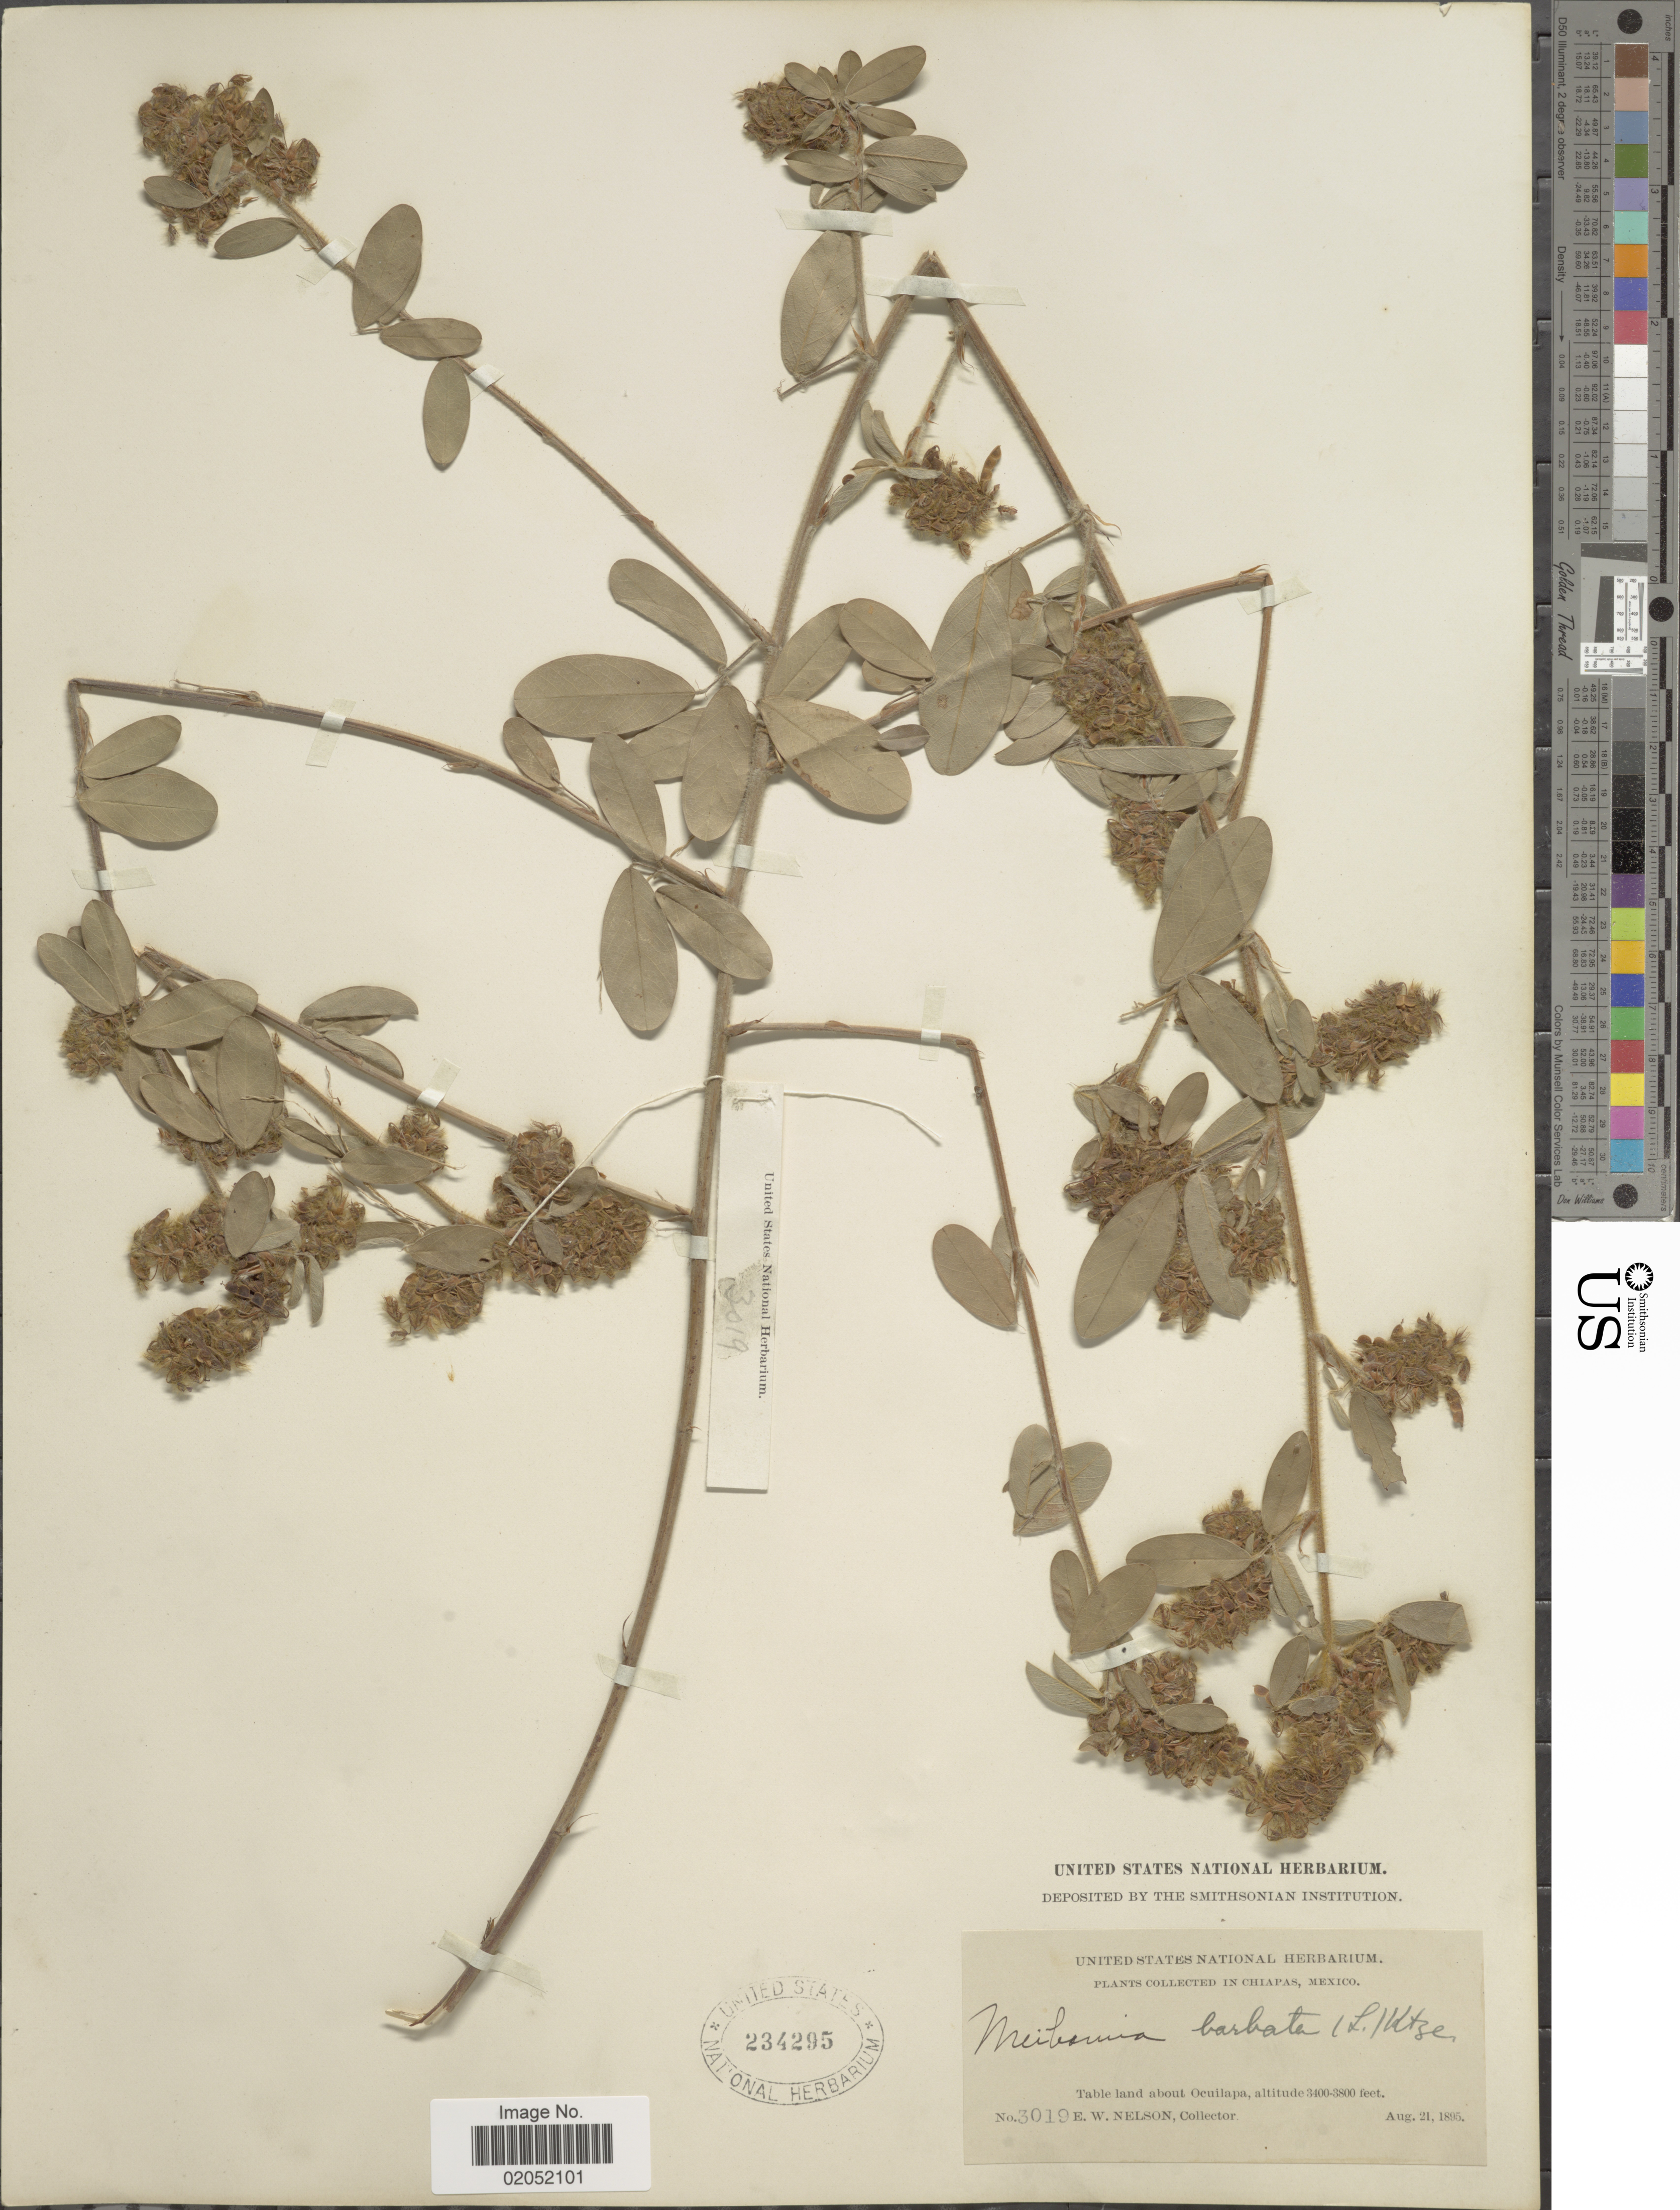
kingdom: Plantae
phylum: Tracheophyta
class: Magnoliopsida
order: Fabales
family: Fabaceae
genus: Grona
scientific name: Grona barbata var. barbata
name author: (L.) H. Ohashi & K. Ohashi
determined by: Strong, Mark T., (BOT), Smithsonian Institution - National Museum of Natural History (UNITED STATES)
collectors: E. W. Nelson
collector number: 3019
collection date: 1895-08-21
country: Mexico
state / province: Chiapas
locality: Table land about Ocuilapa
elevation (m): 1036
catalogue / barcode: US 234295